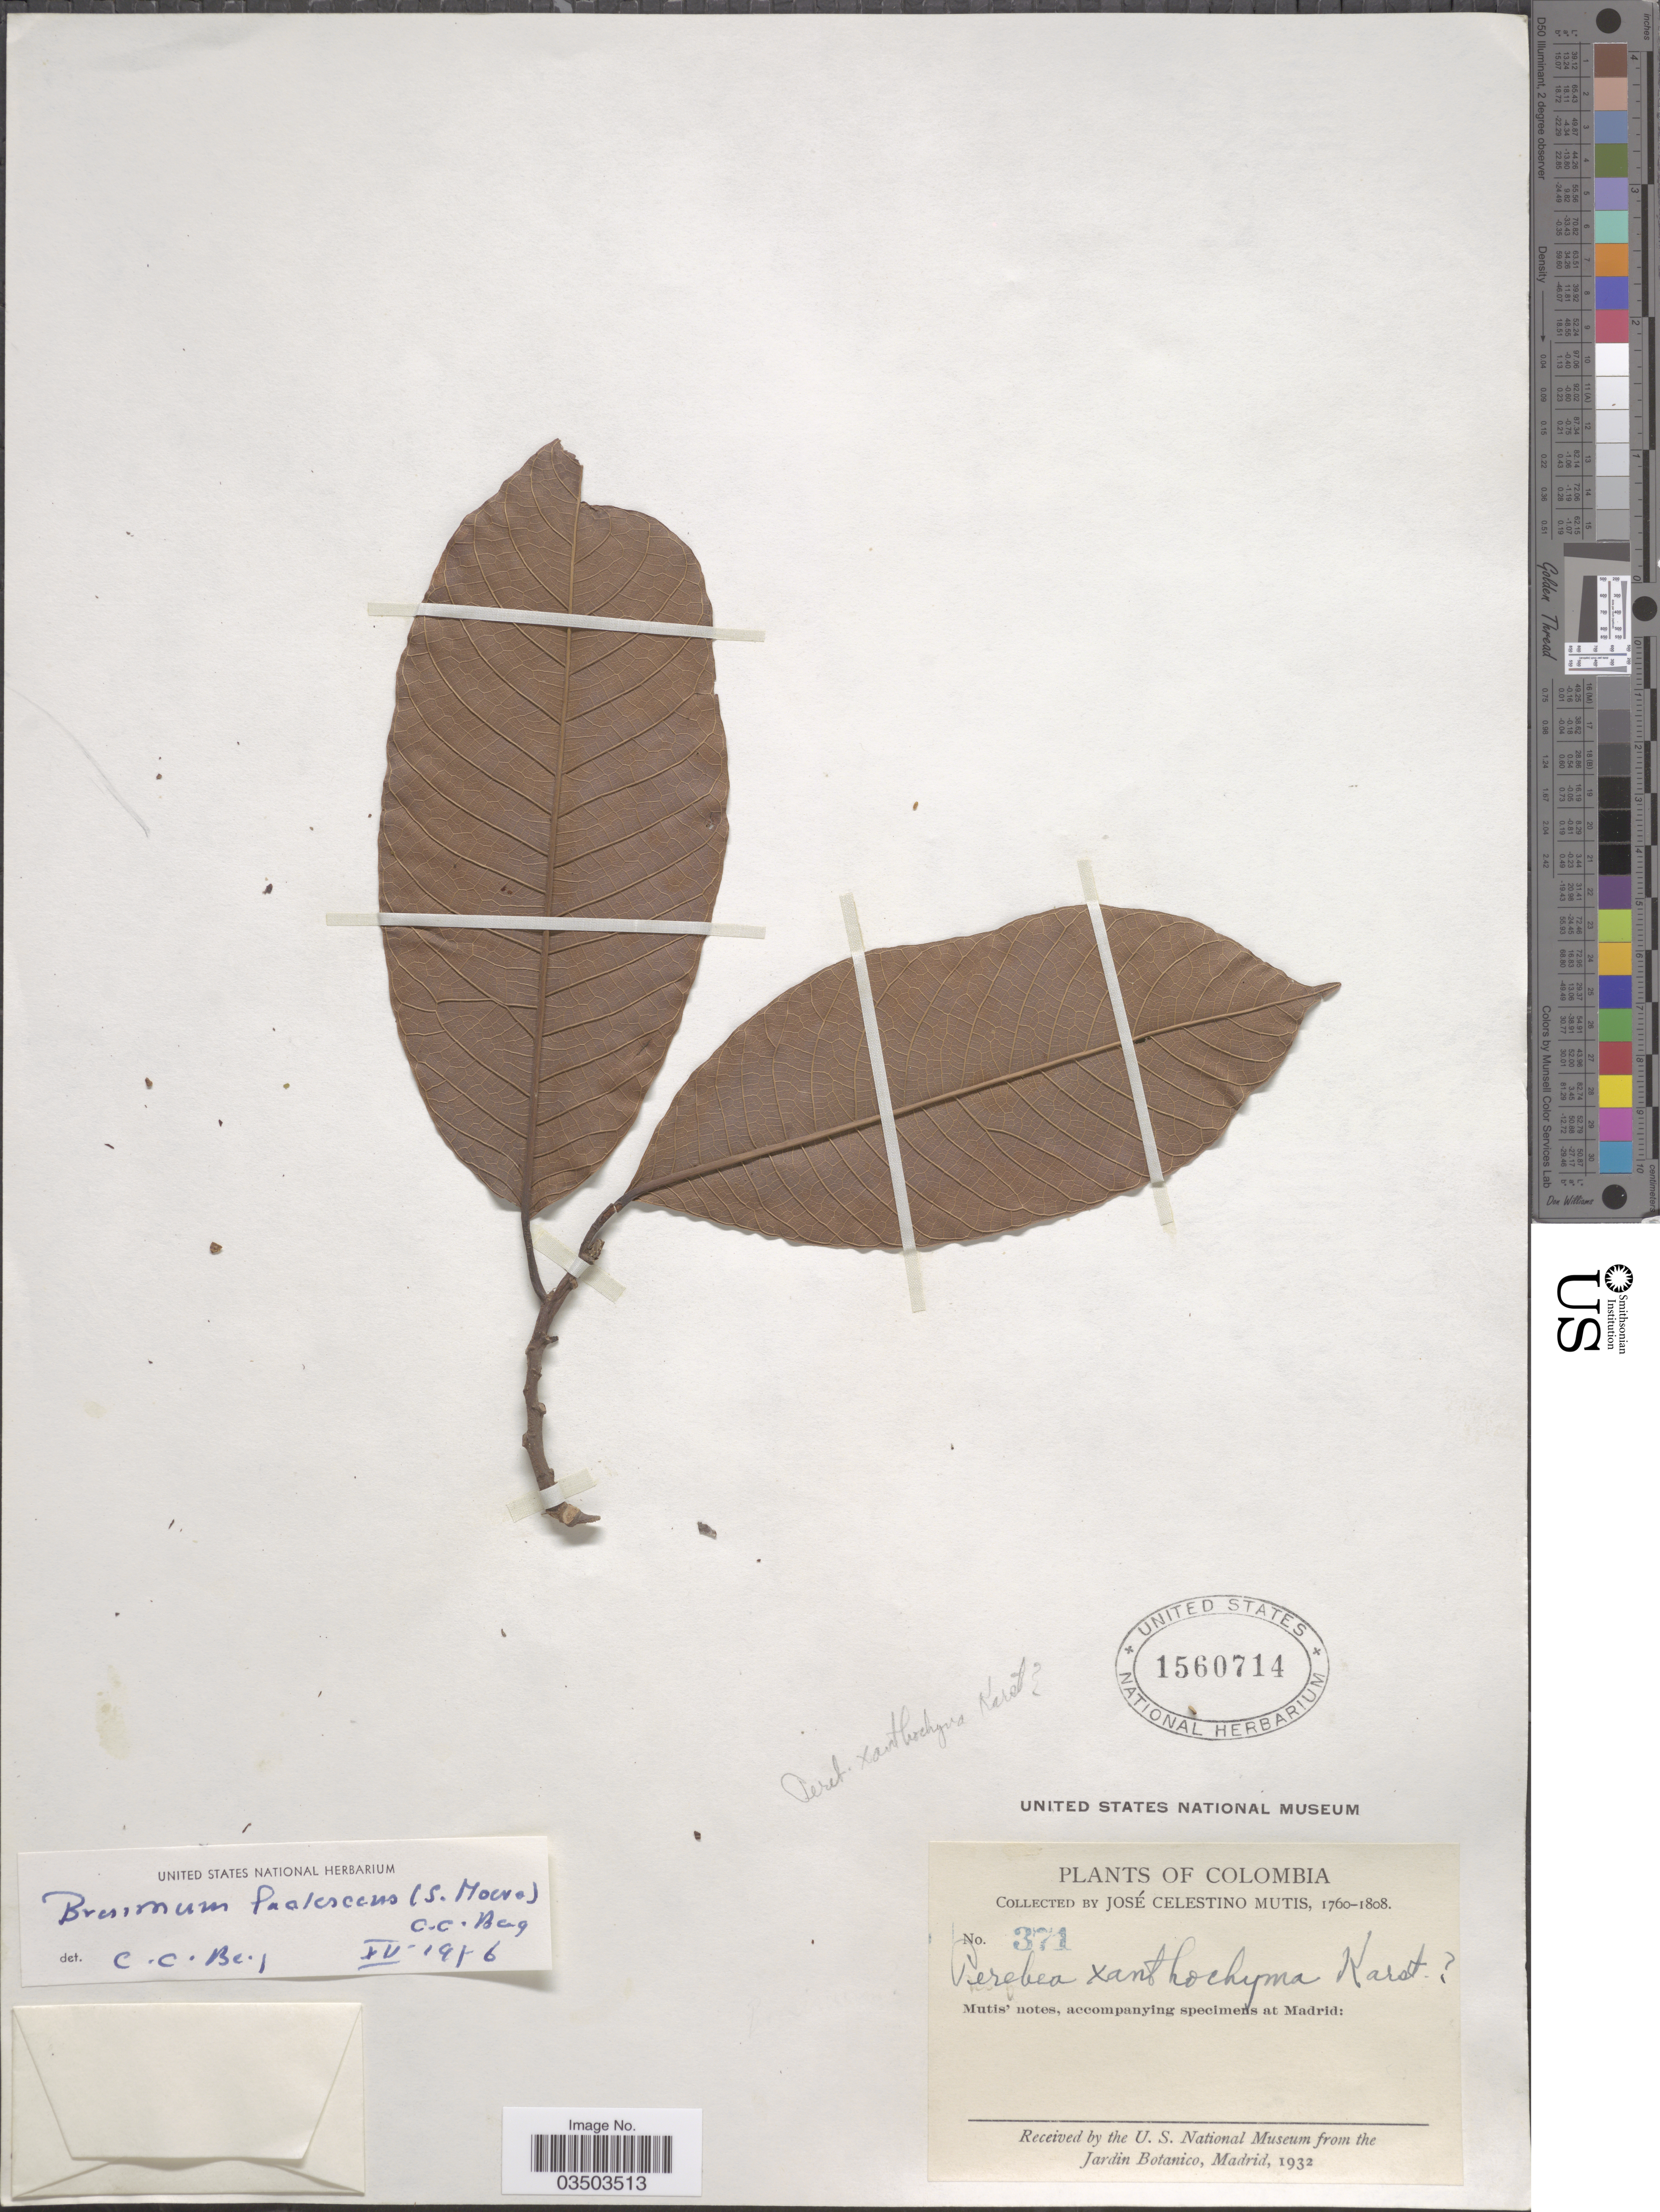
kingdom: Plantae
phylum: Tracheophyta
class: Magnoliopsida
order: Rosales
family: Moraceae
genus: Brosimum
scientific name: Brosimum lactescens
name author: (S. Moore) C.C. Berg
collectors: J. C. B. Mutis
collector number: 371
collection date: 1760/1808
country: Colombia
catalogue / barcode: US 1560714